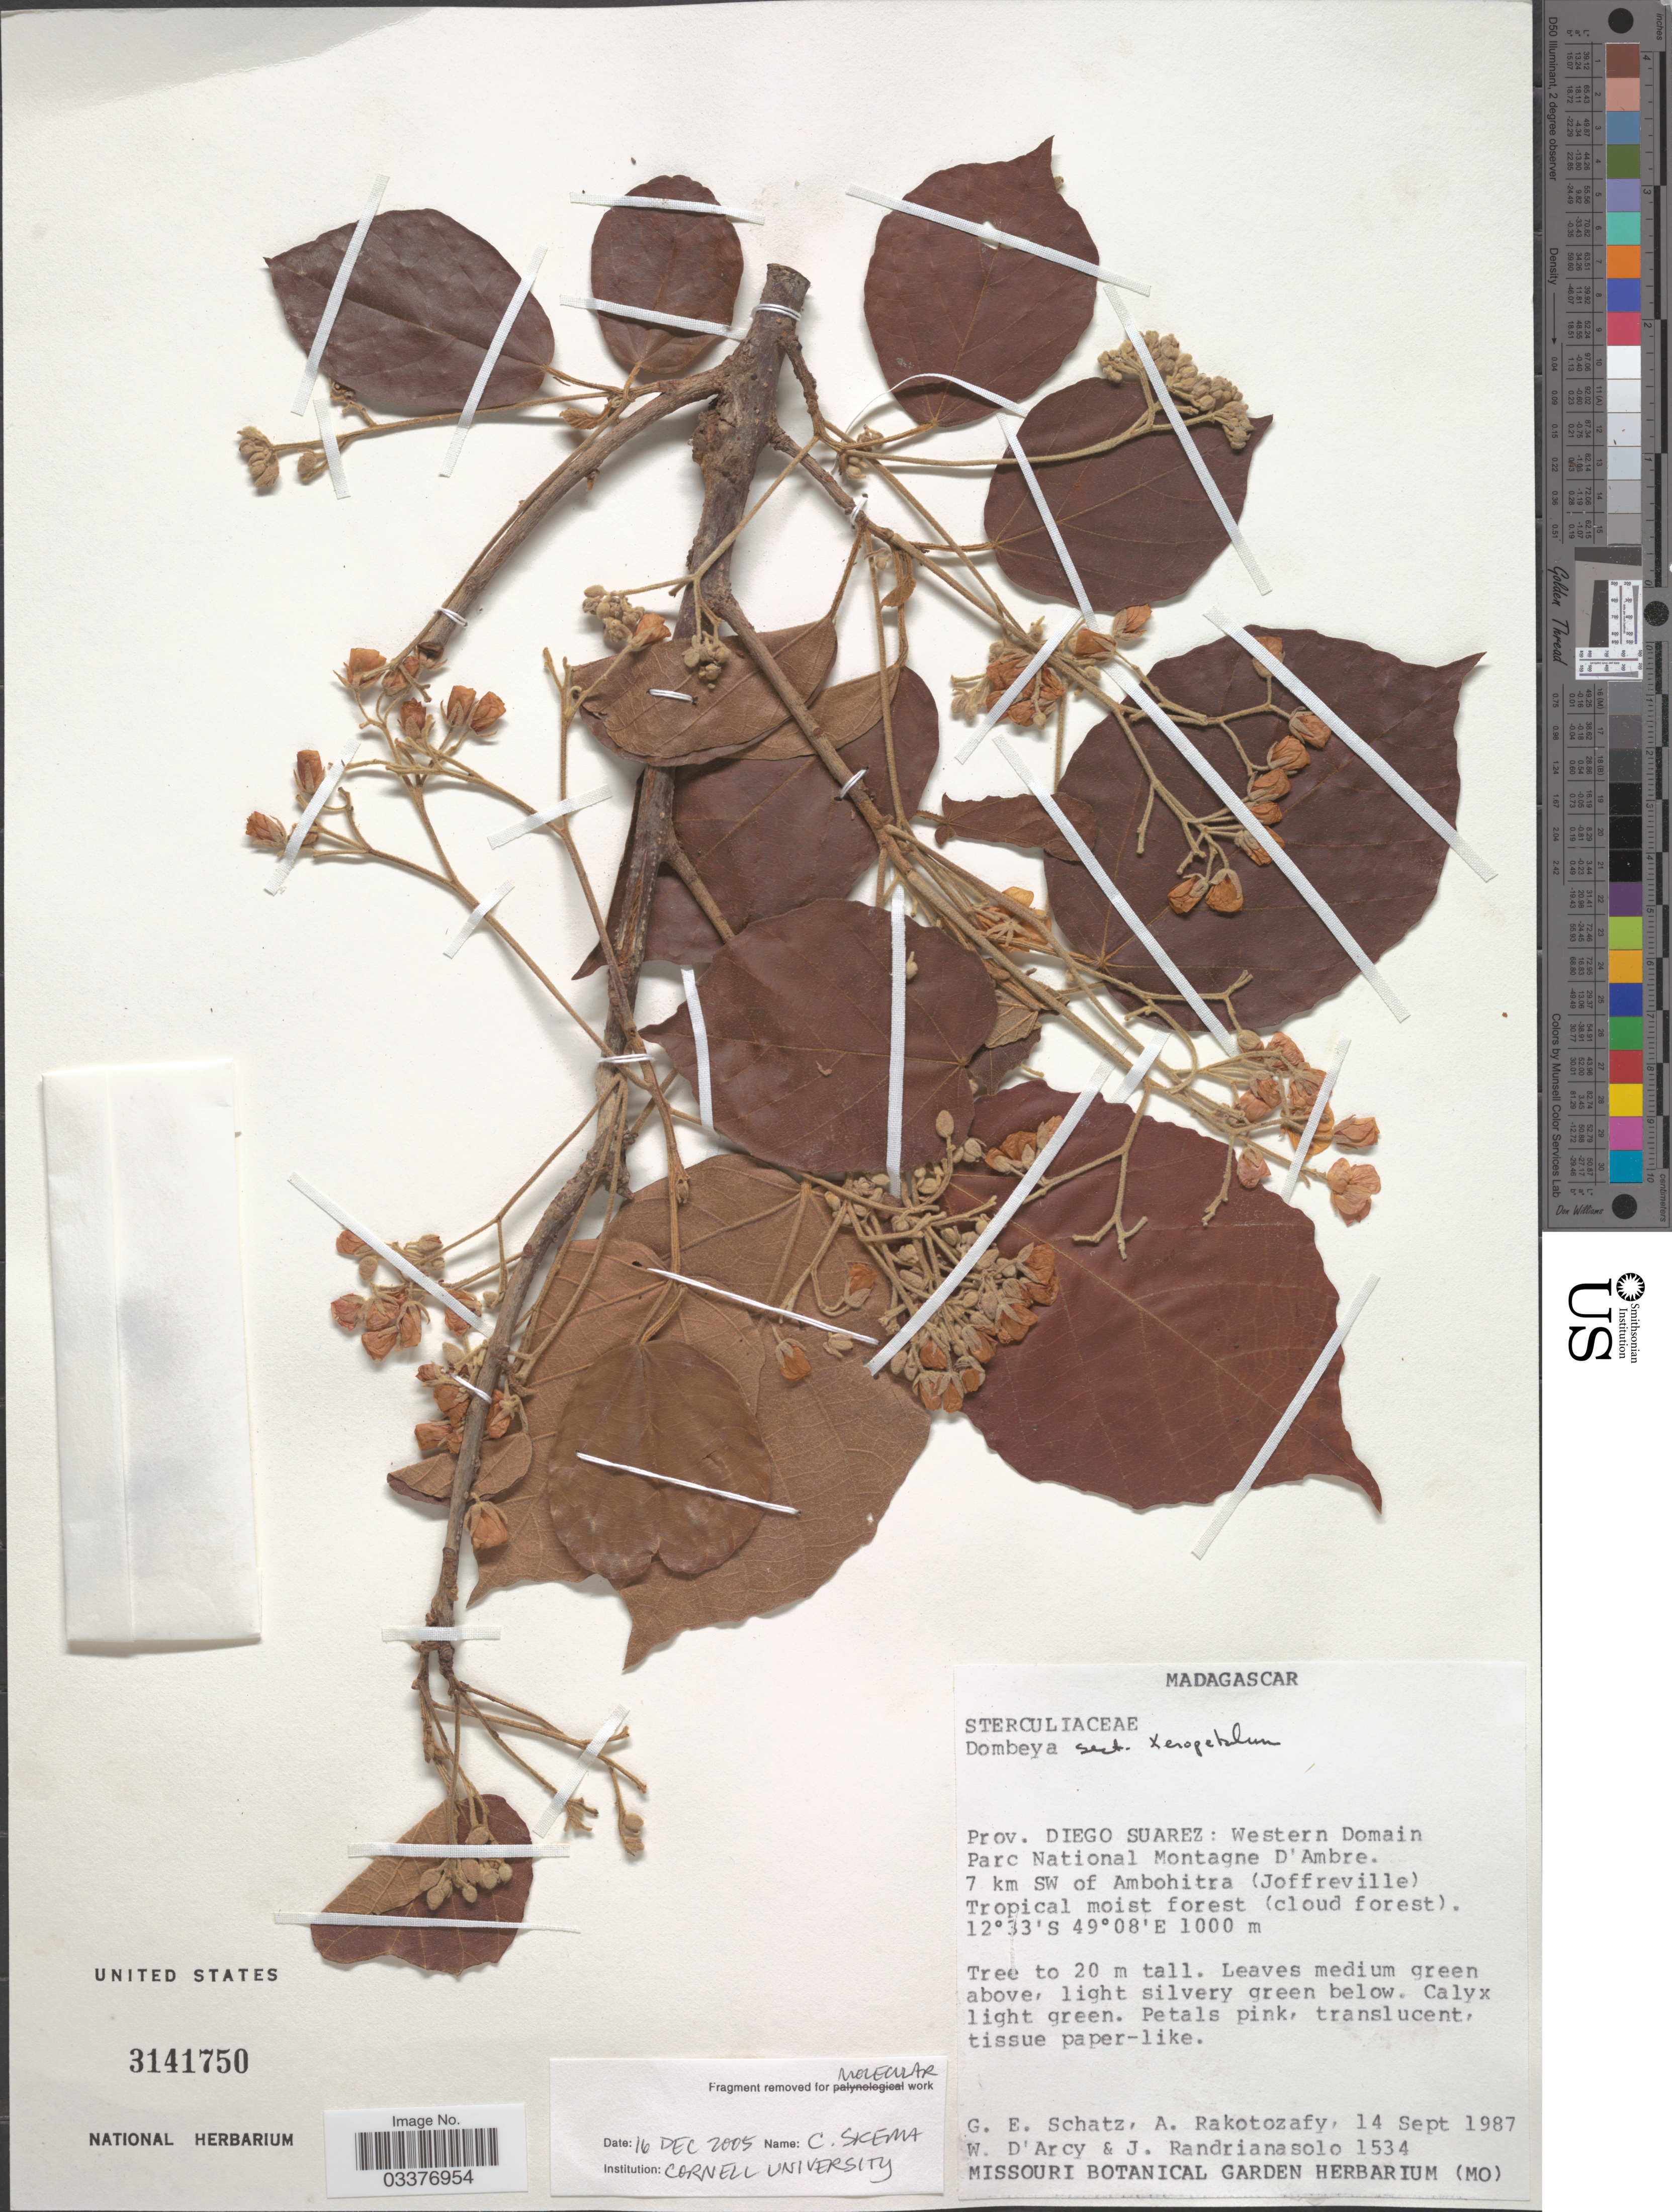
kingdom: Plantae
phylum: Tracheophyta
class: Magnoliopsida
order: Malvales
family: Malvaceae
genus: Dombeya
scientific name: Dombeya sp.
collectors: G. Schatz, A. Rakotozafy, W. G. D'Arcy & J. Randrianasolo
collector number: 1534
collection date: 1987-09-14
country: Madagascar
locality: Prov. Diego Suarez: Western Domain Parc National Montagne D'Ambre. 7 km SW of Ambohitra (Joffreville) Tropical moist forest (cloud forest).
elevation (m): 1000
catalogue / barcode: US 3141750